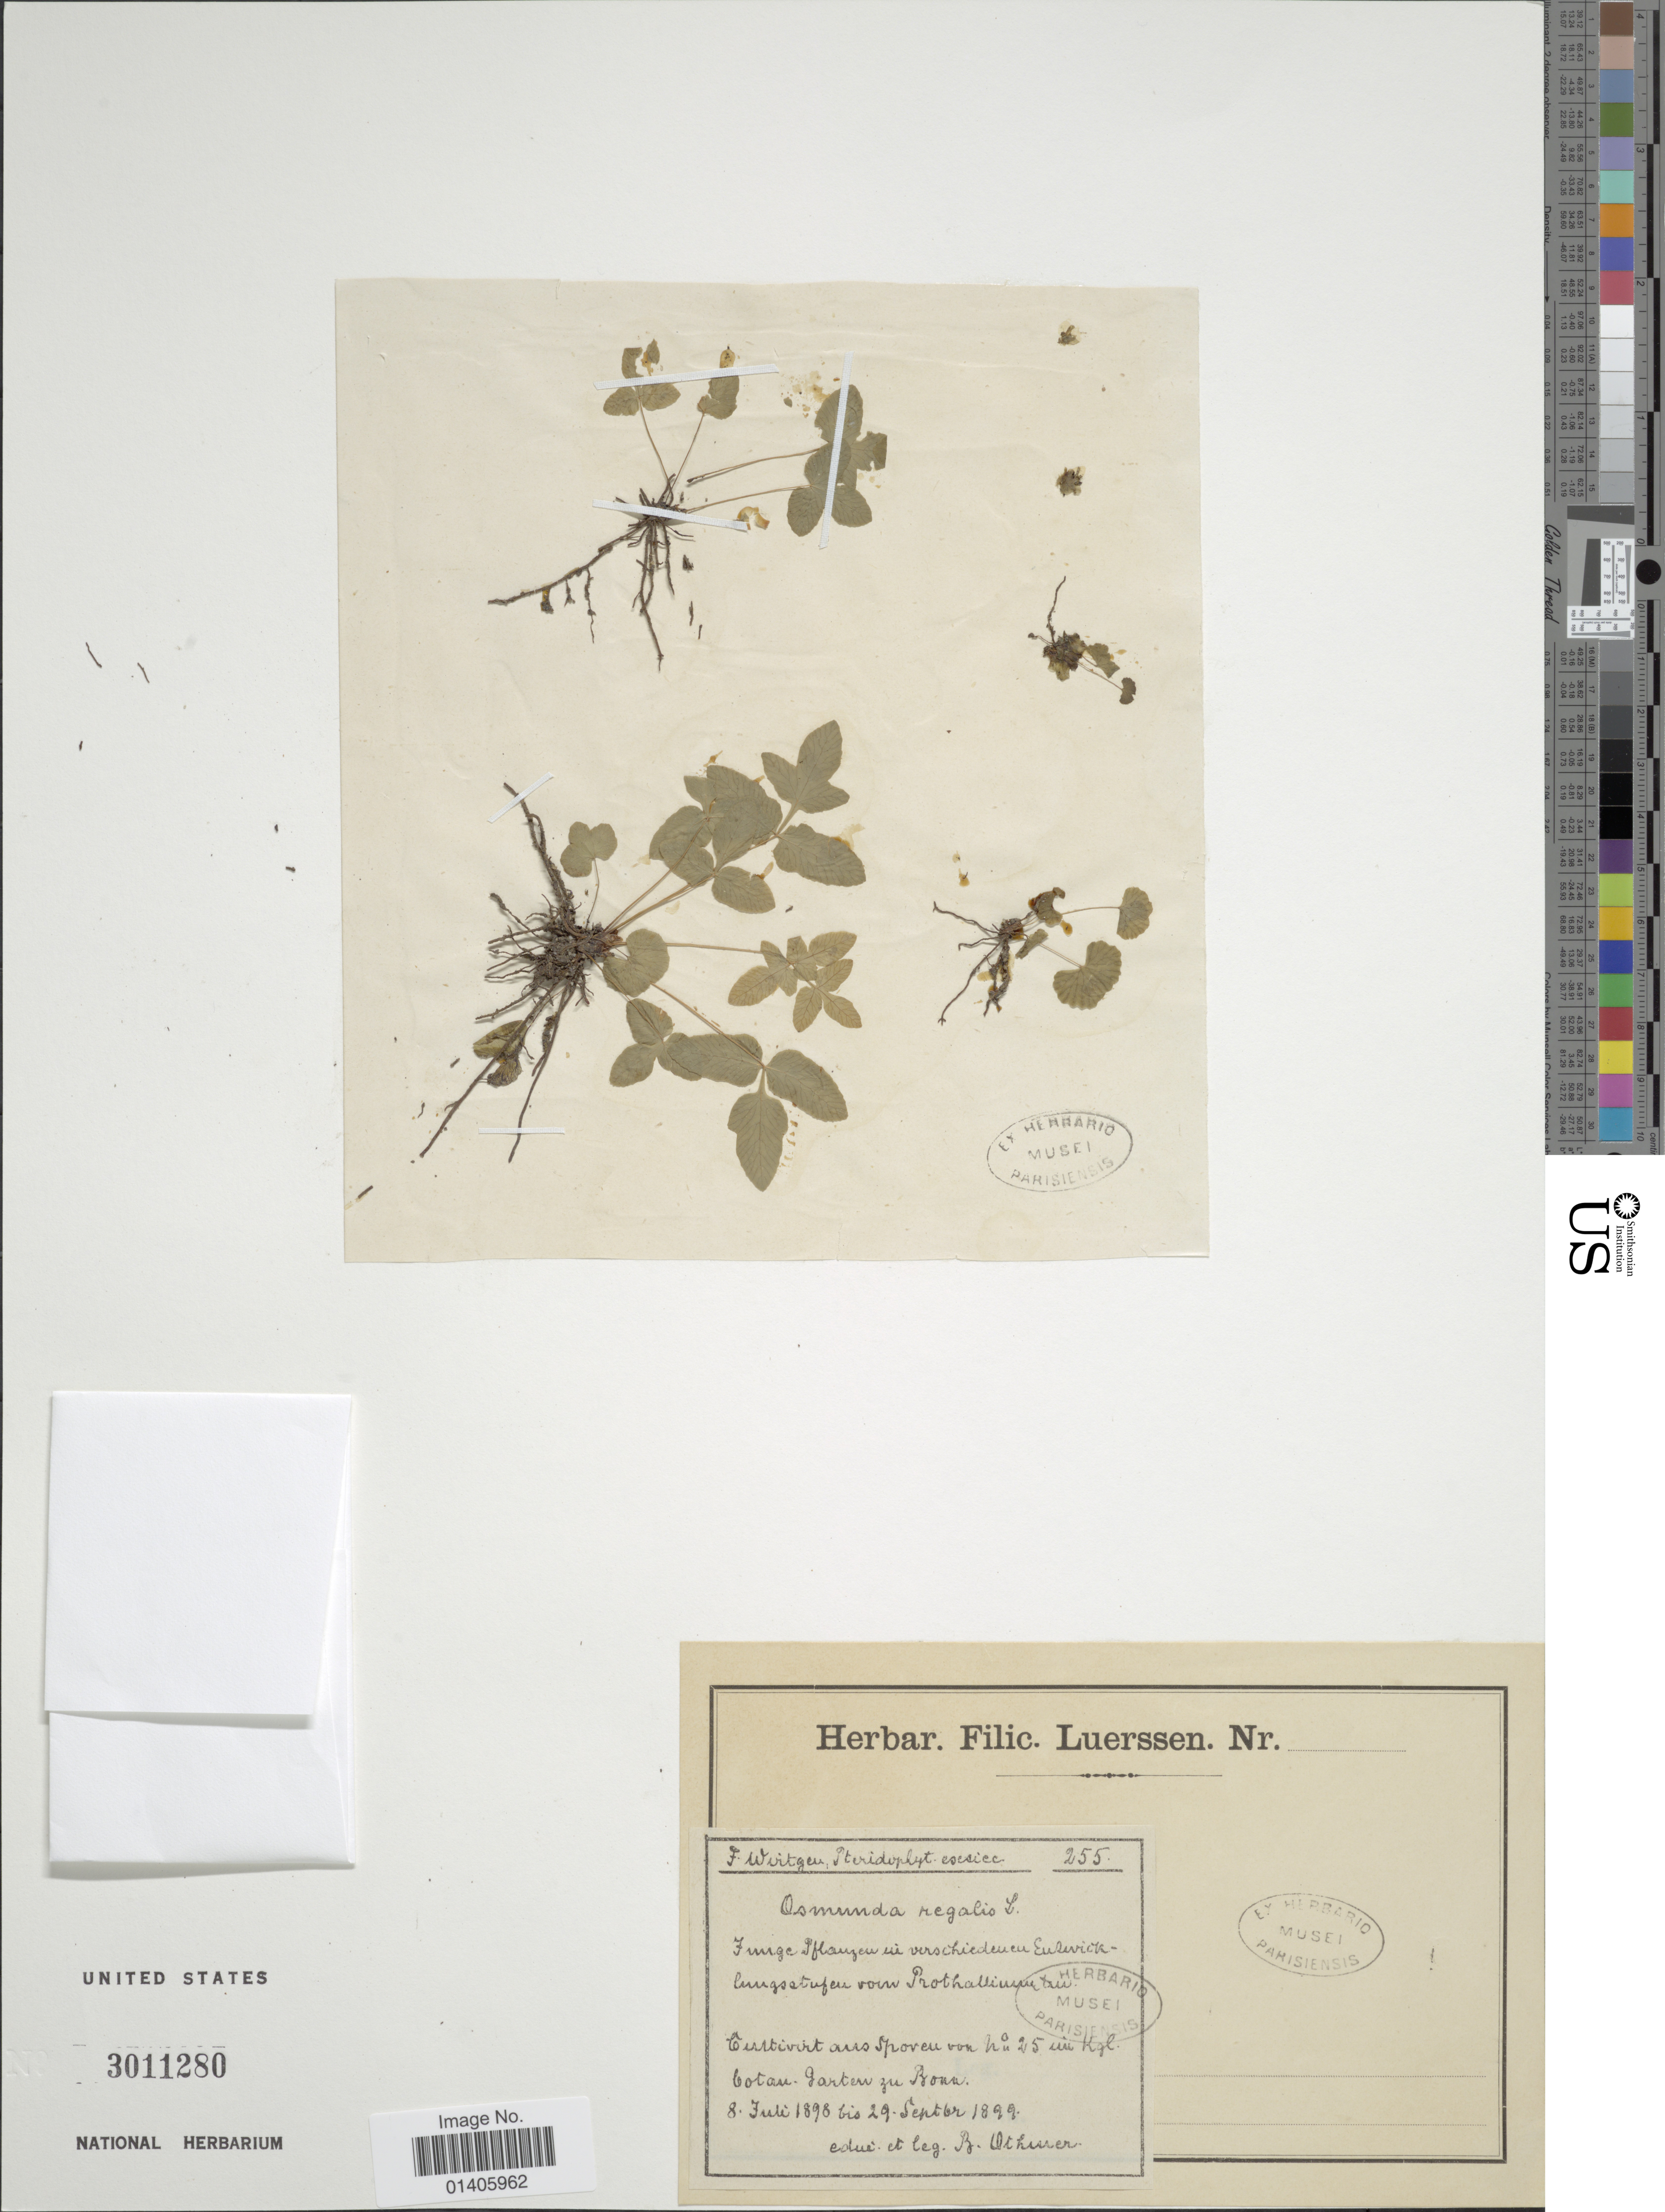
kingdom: Plantae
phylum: Tracheophyta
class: Polypodiopsida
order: Osmundales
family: Osmundaceae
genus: Osmunda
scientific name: Osmunda regalis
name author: L.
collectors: B. Othhuier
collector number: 255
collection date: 1898-07-08/1899-09-29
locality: Cultivirt aus Sporen von No 25 im Kgl botan Gartern zu Bonn [interpreted]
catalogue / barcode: US 3011280